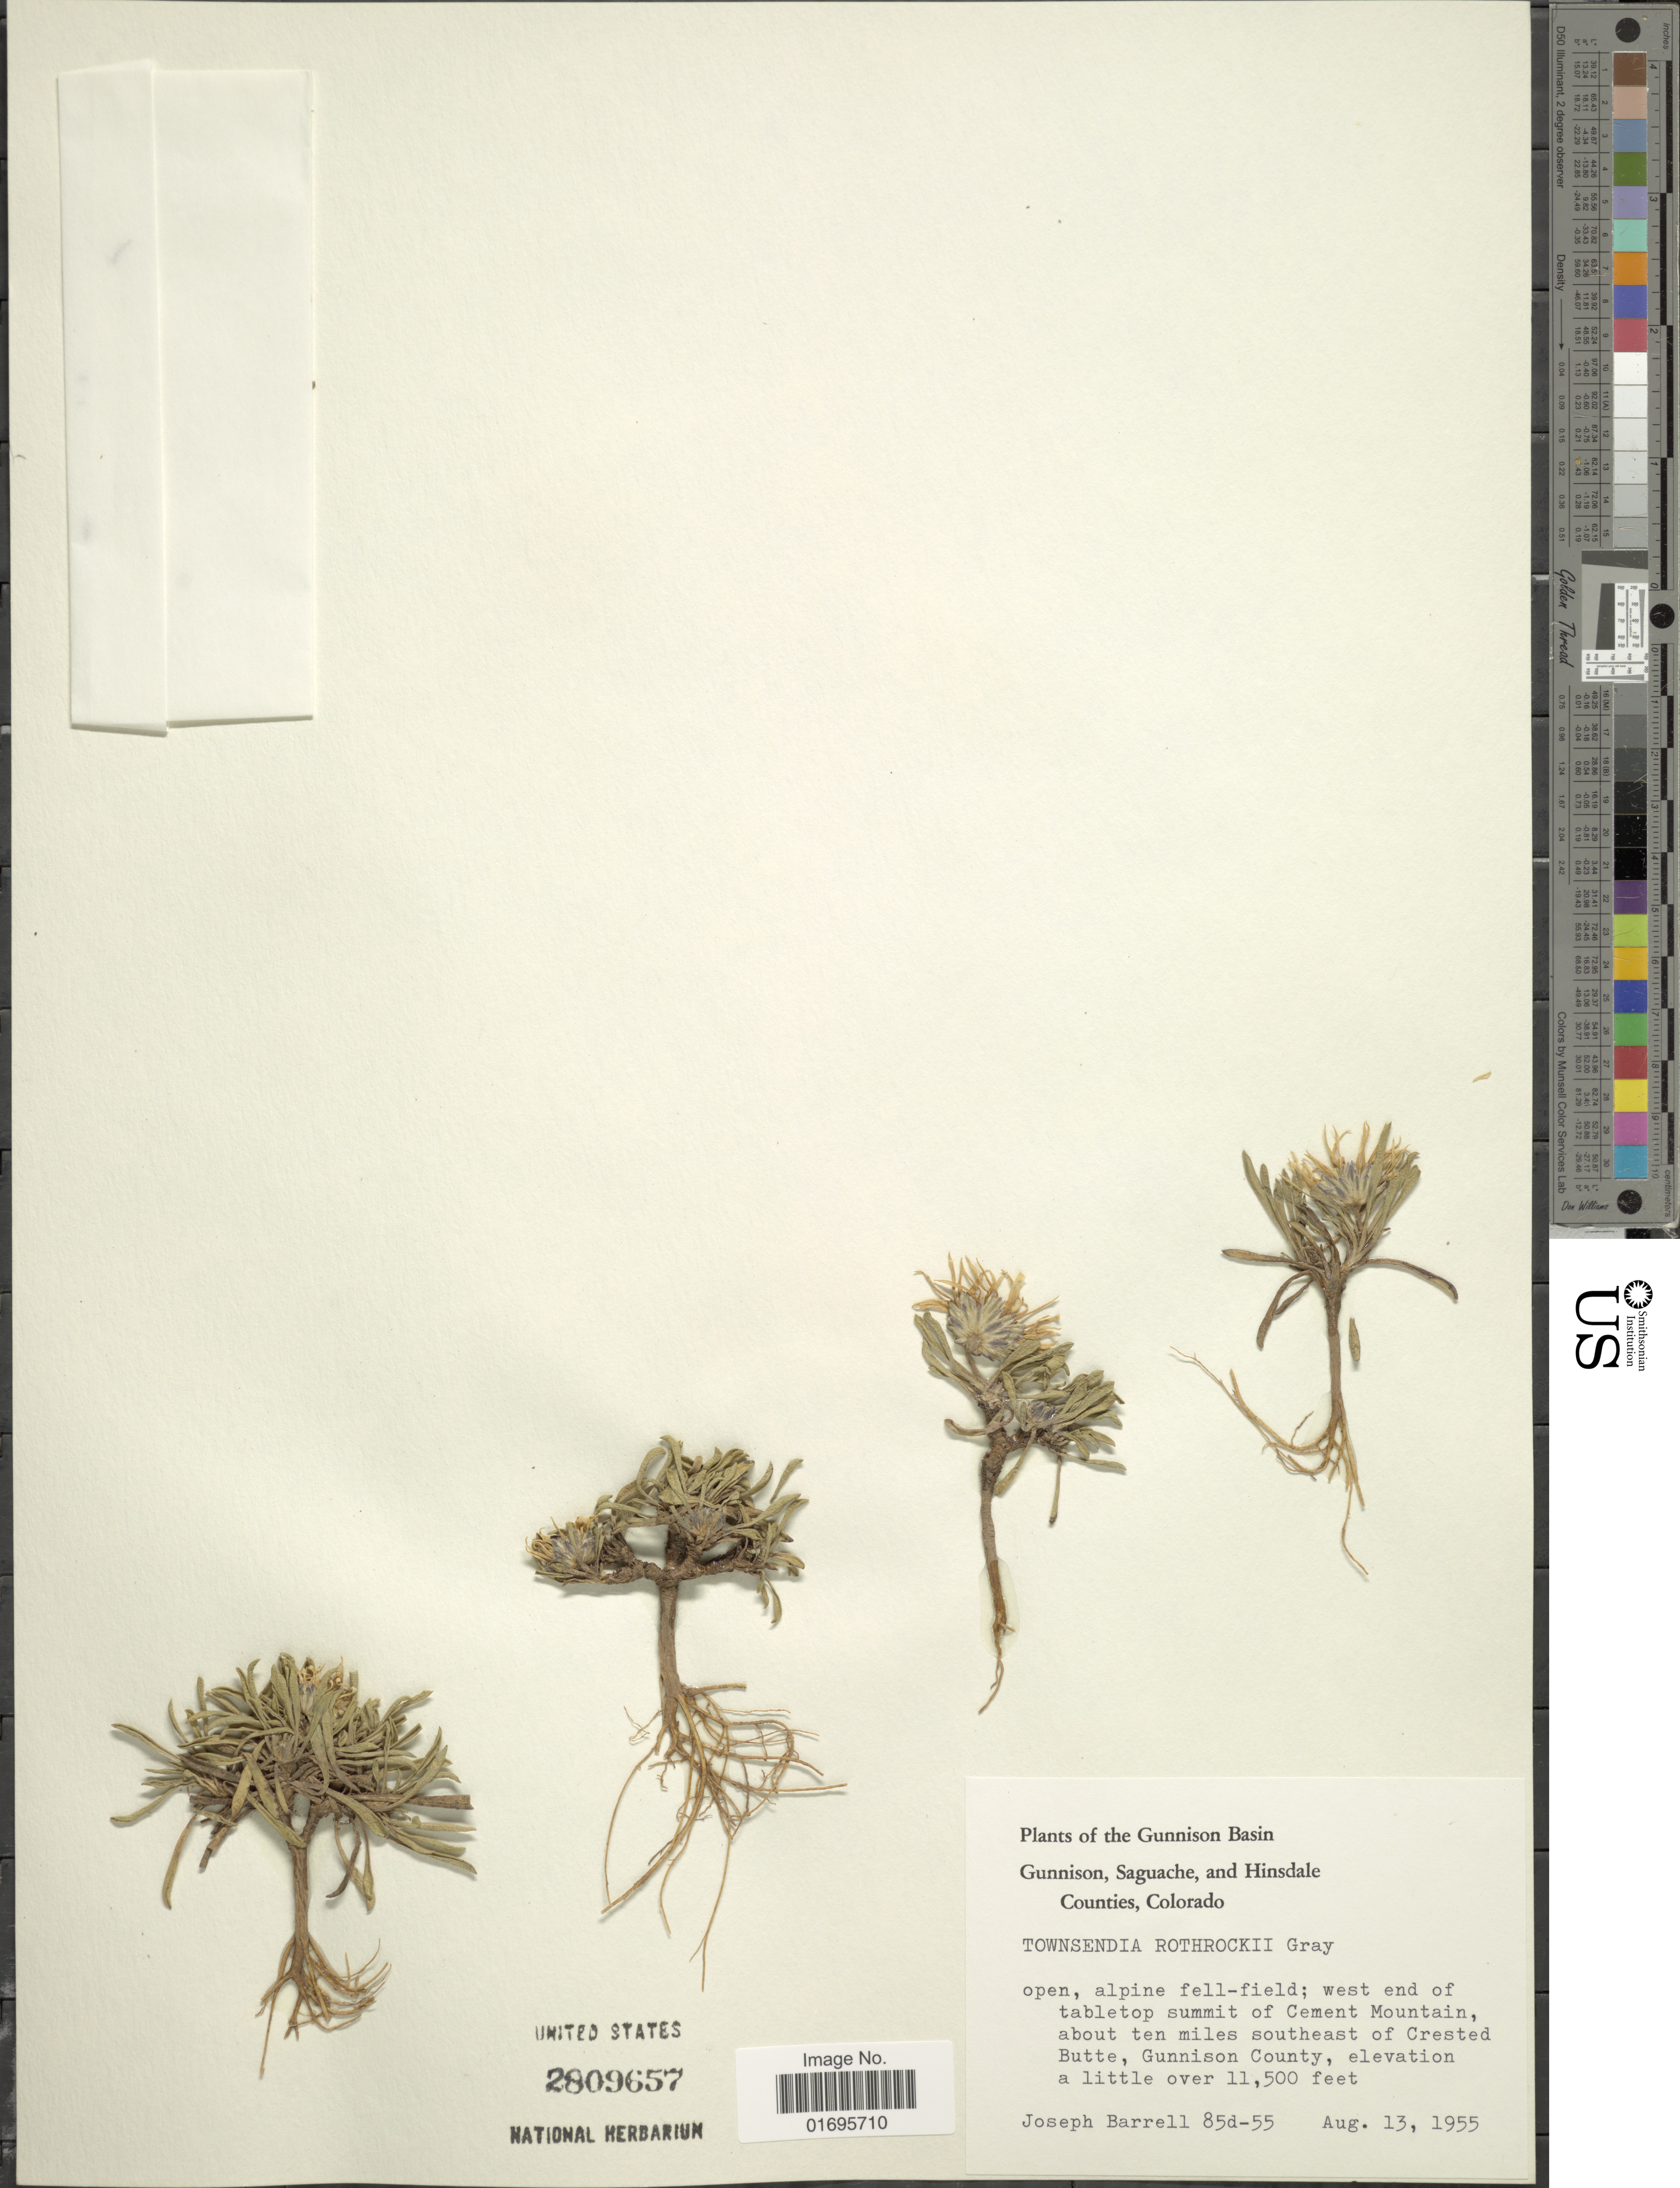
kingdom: Plantae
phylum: Tracheophyta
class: Magnoliopsida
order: Asterales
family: Asteraceae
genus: Townsendia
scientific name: Townsendia rothrockii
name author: A. Gray ex Rothr.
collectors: J. Barrell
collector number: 85d-55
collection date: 1955-08-13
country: United States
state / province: Colorado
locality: Gunnison Basin. Gunnison, Saguache, and Hinsdale Counties, Colorado. Open, alpine fell-field; west end of tabletop summit of Cement Mountain, about ten miles southeast of Crested Butte, Gunnison County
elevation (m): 3505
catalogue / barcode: US 2809657